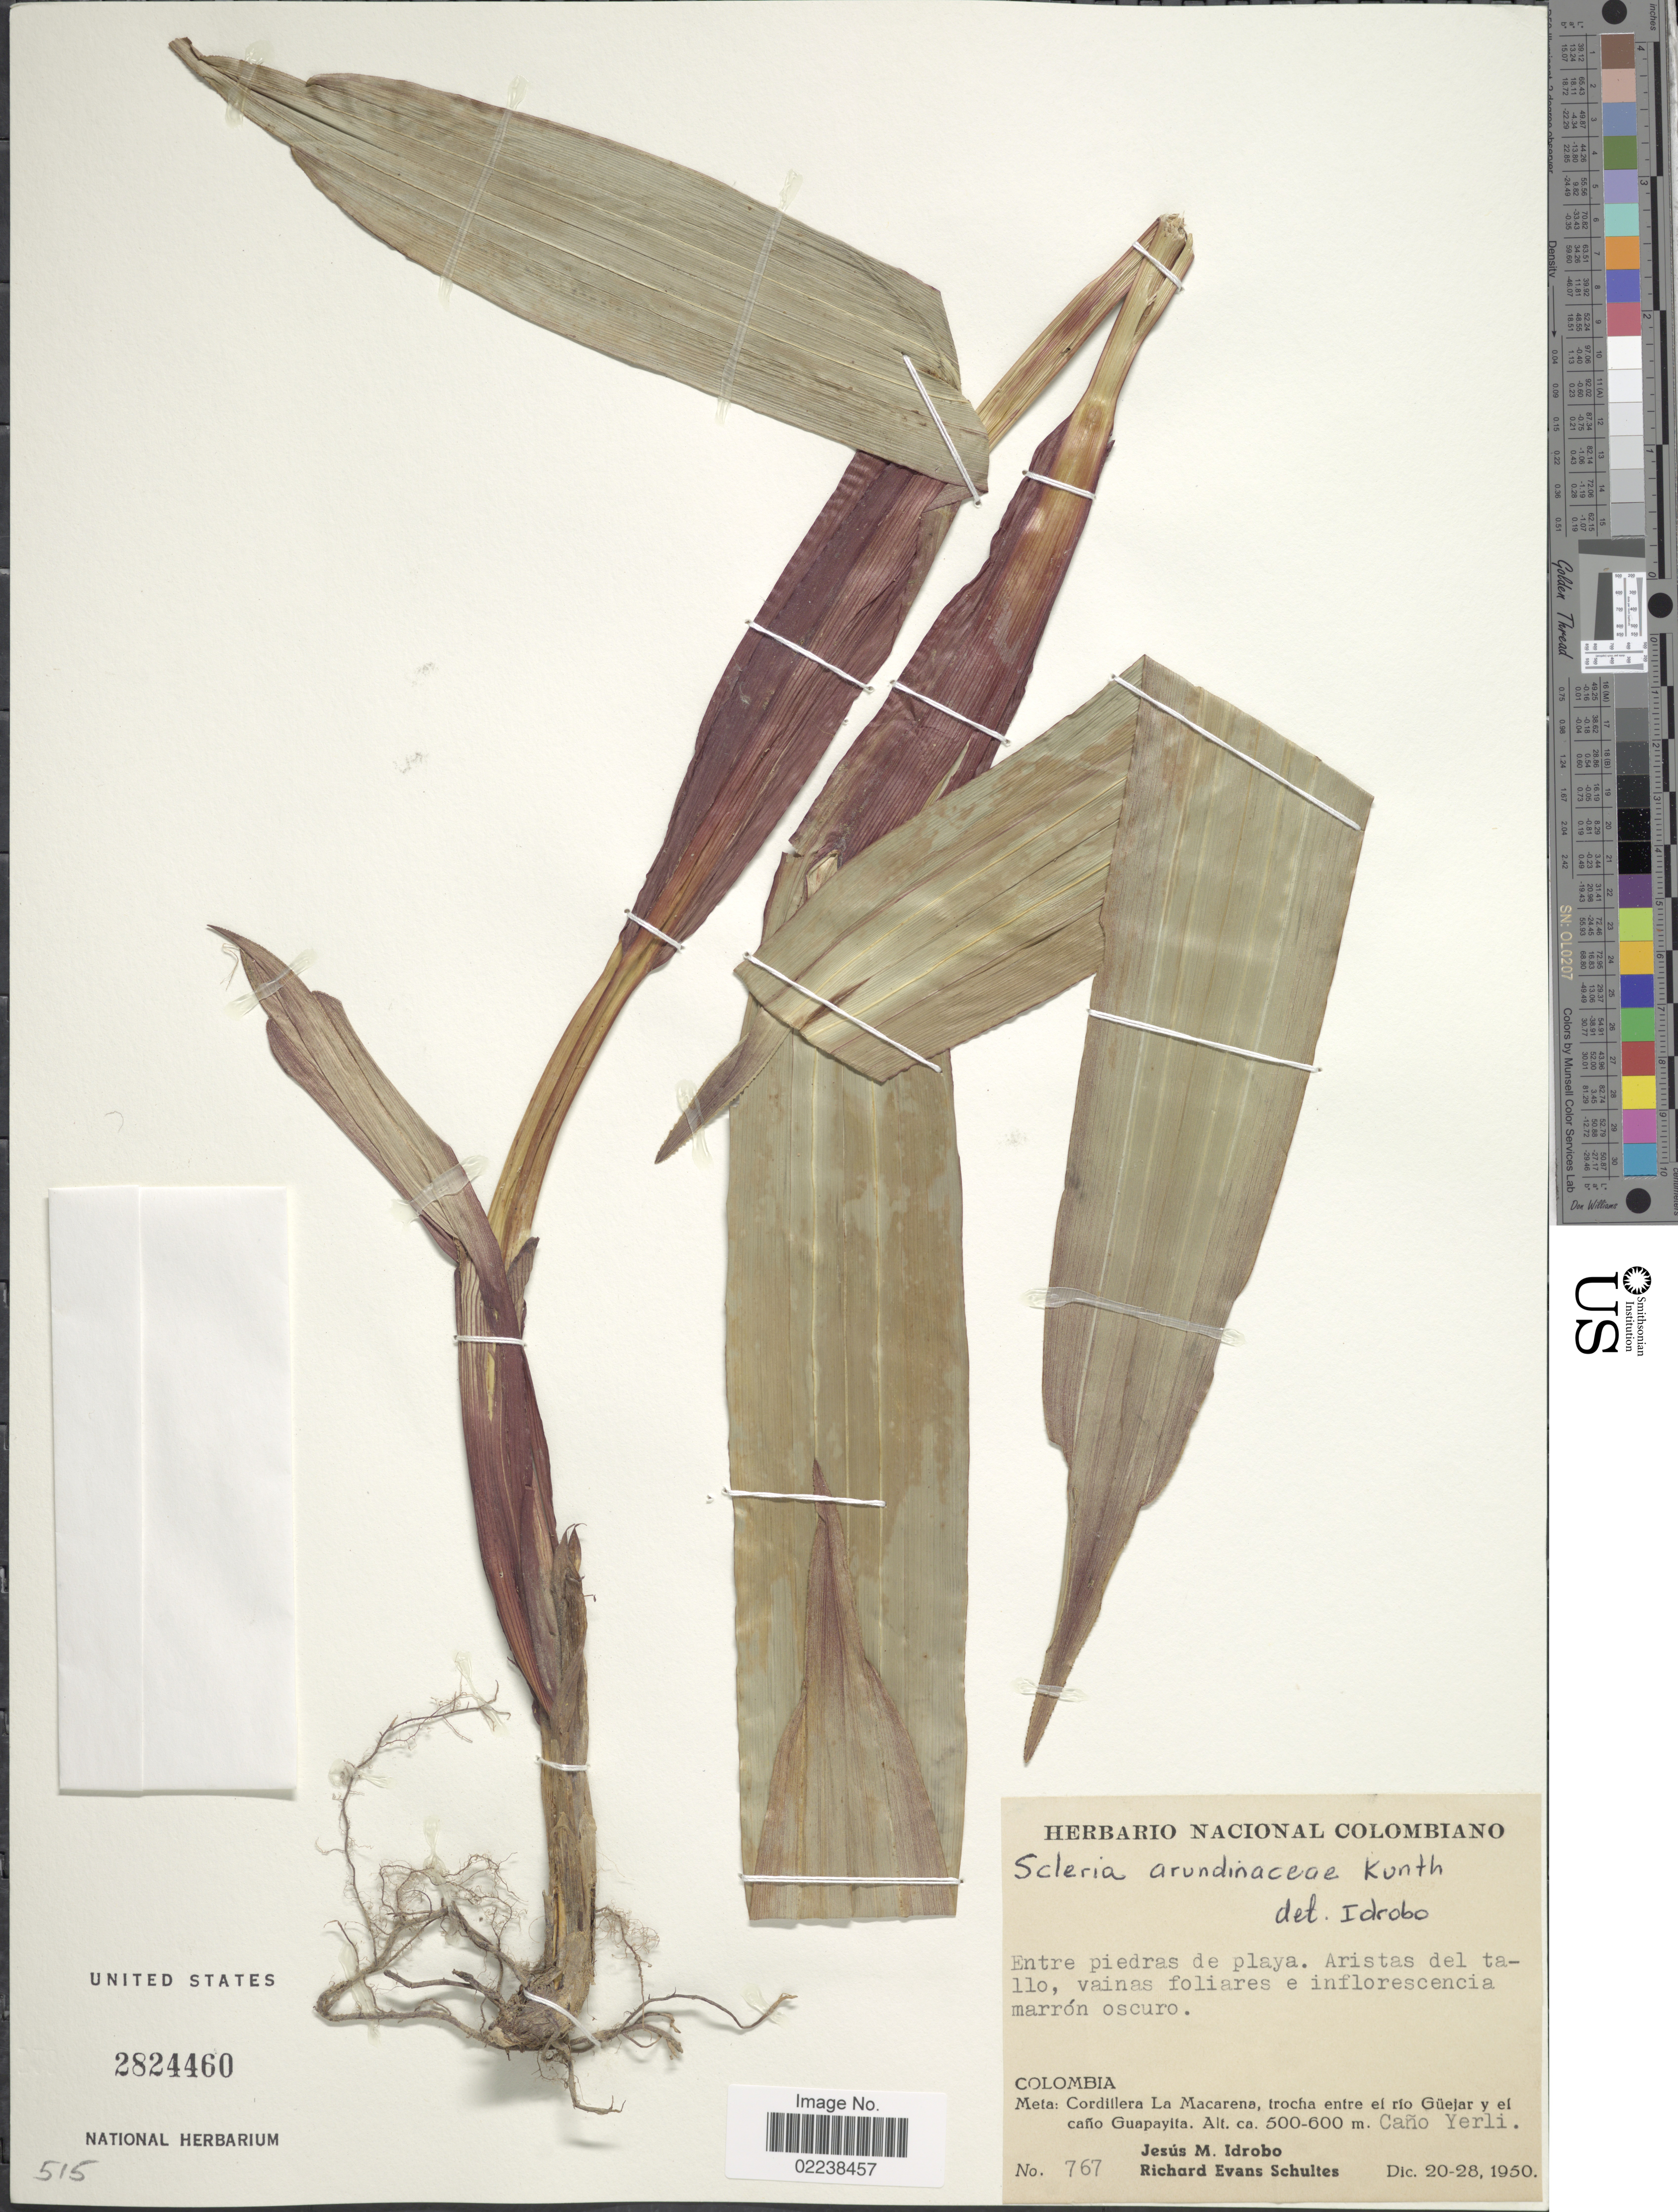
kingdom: Plantae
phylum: Tracheophyta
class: Liliopsida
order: Poales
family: Cyperaceae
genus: Scleria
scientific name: Scleria latifolia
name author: Sw.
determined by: Strong, Mark T., (BOT), Smithsonian Institution - National Museum of Natural History (UNITED STATES)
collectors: J. M. Idrobo & R. E. Schultes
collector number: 767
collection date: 1950-12-20/1950-12-28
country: Colombia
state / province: Meta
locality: Meta; Cordillera La Macarena. trocha entre el rio Guejar y el cano Guapayita. CanoYerli. Entre piedras de playa.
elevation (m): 500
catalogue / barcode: US 2824460